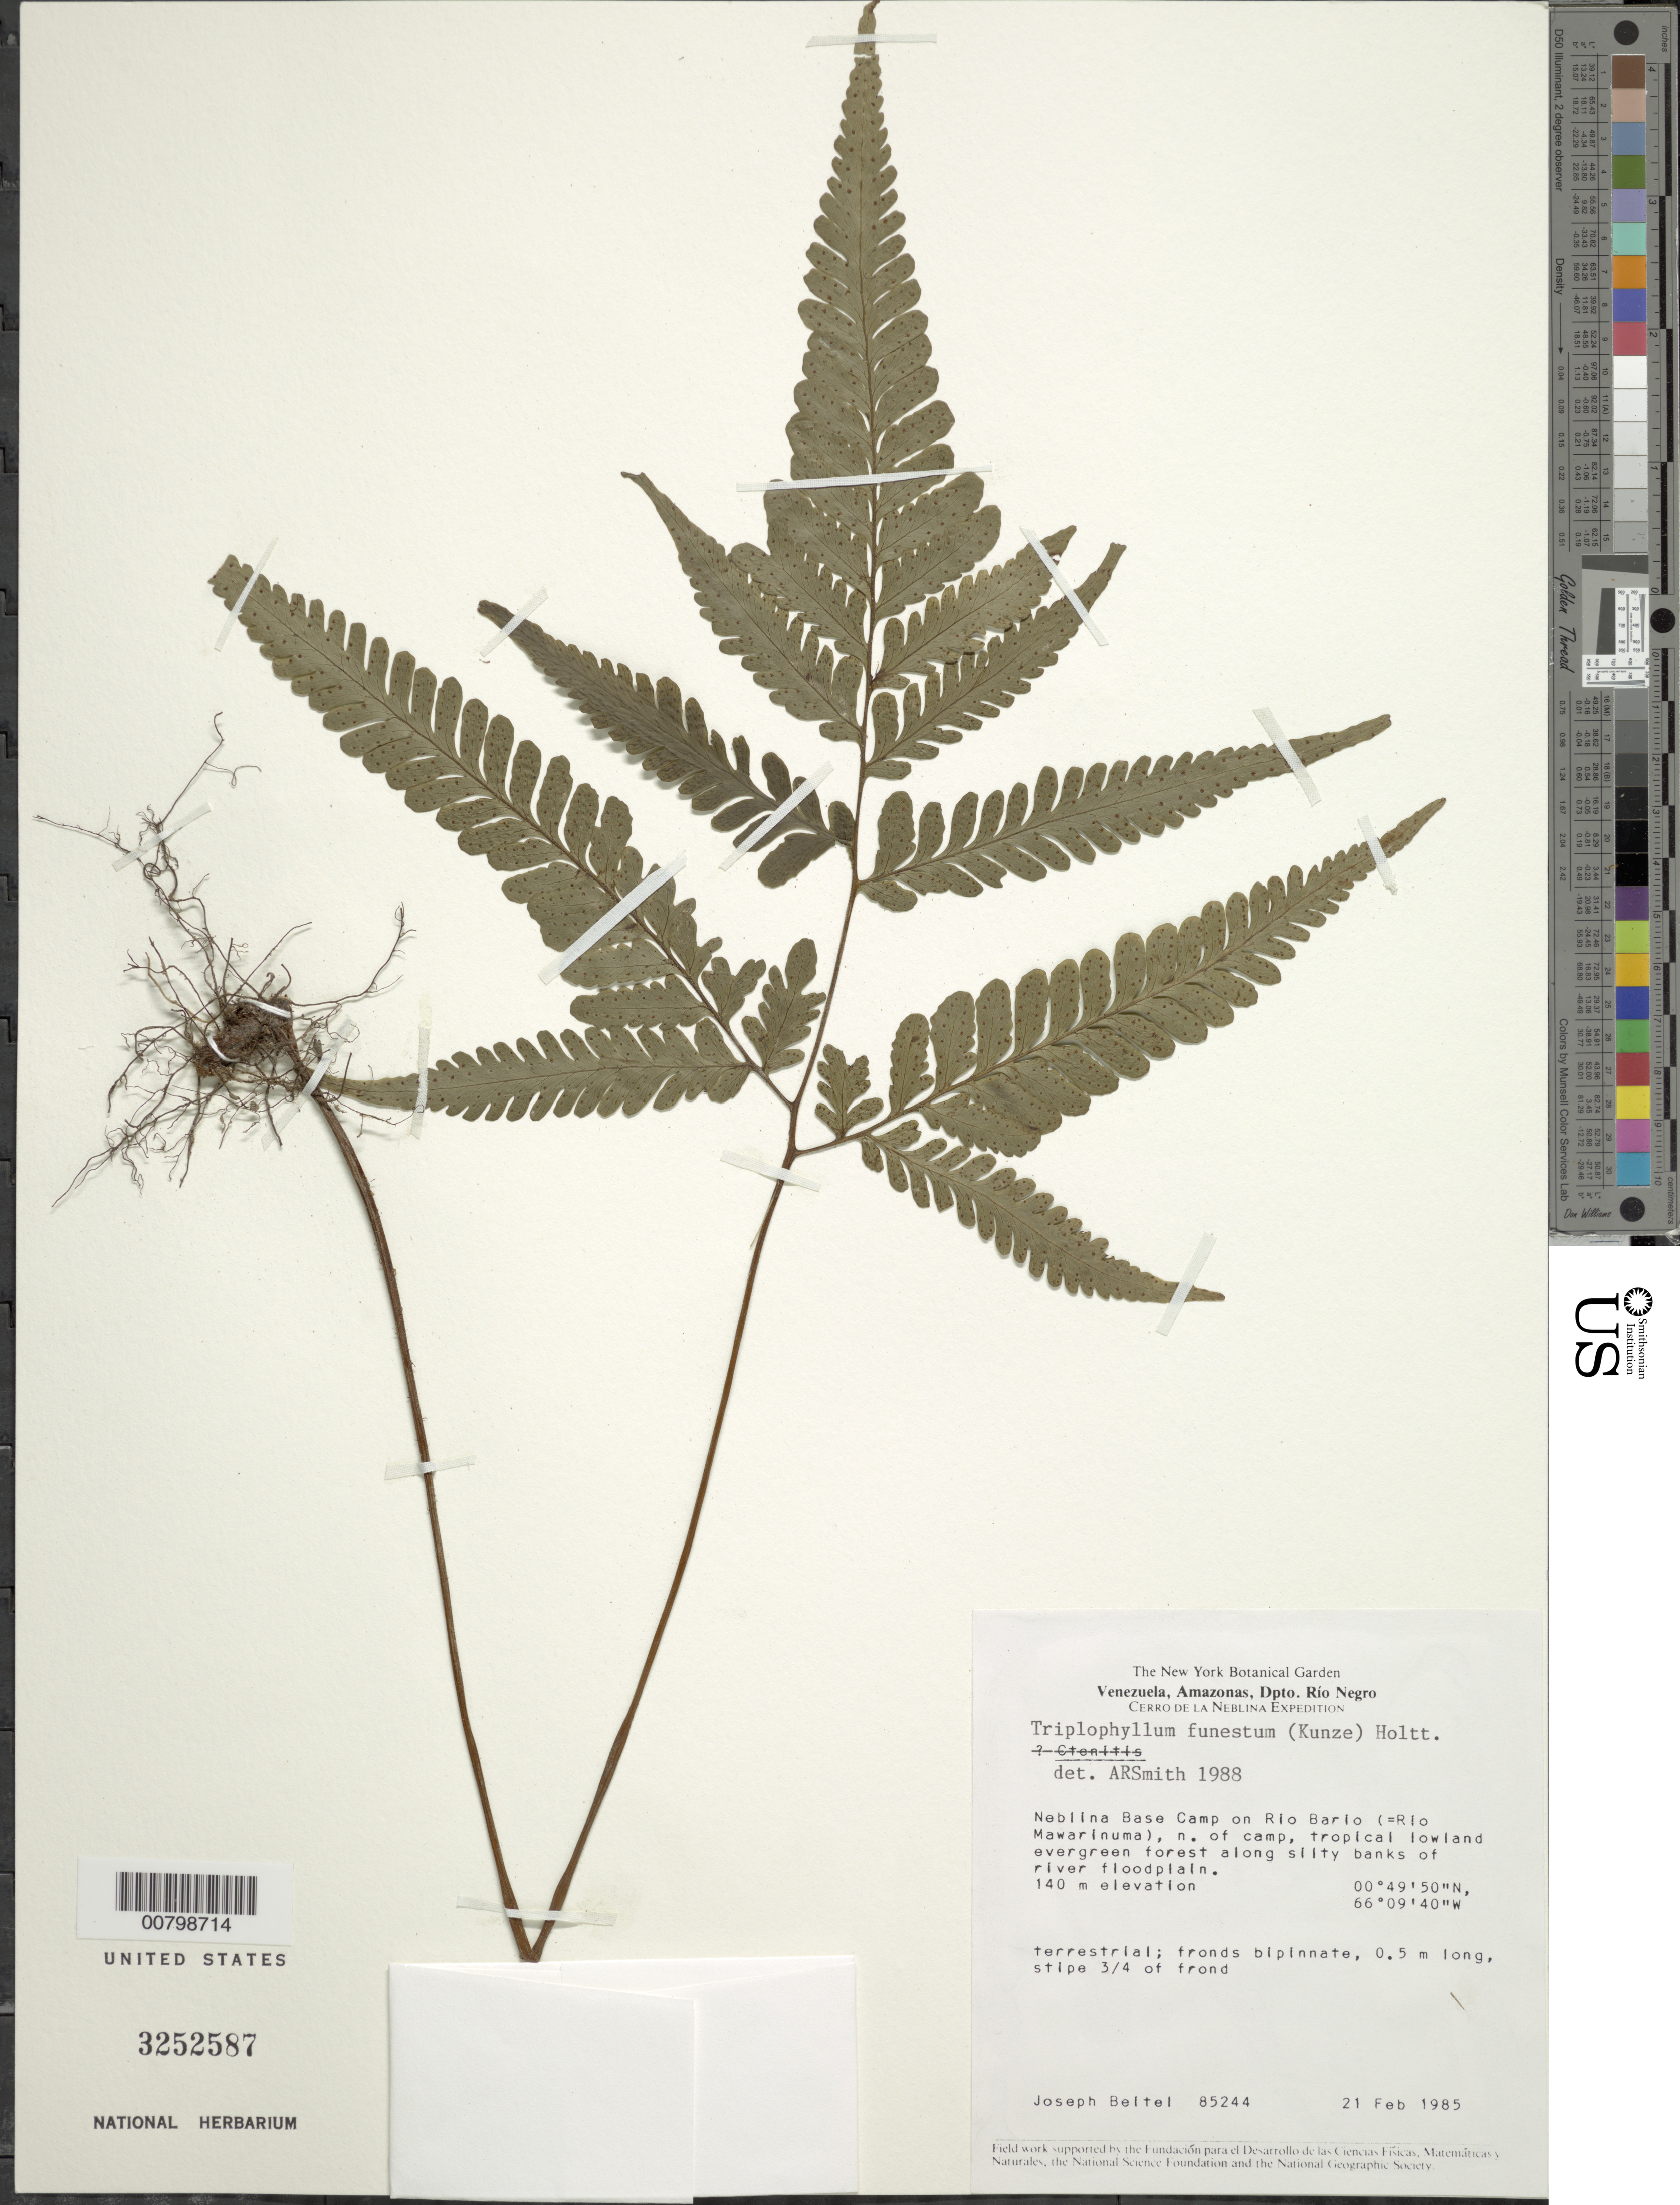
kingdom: Plantae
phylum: Tracheophyta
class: Polypodiopsida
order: Polypodiales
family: Tectariaceae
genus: Triplophyllum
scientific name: Triplophyllum funestum var. funestum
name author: (Kunze) Holttum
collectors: J. M. Beitel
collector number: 85244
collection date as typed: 21-Feb-85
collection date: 1985-02-21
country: Venezuela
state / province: Amazonas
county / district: Río Negro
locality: Neblina Base Camp on Río Barío (Río Mawarinuma), N of camp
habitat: Tropical lowland evergreen forest along silty banks of river floodplain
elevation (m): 140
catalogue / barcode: US 3252587